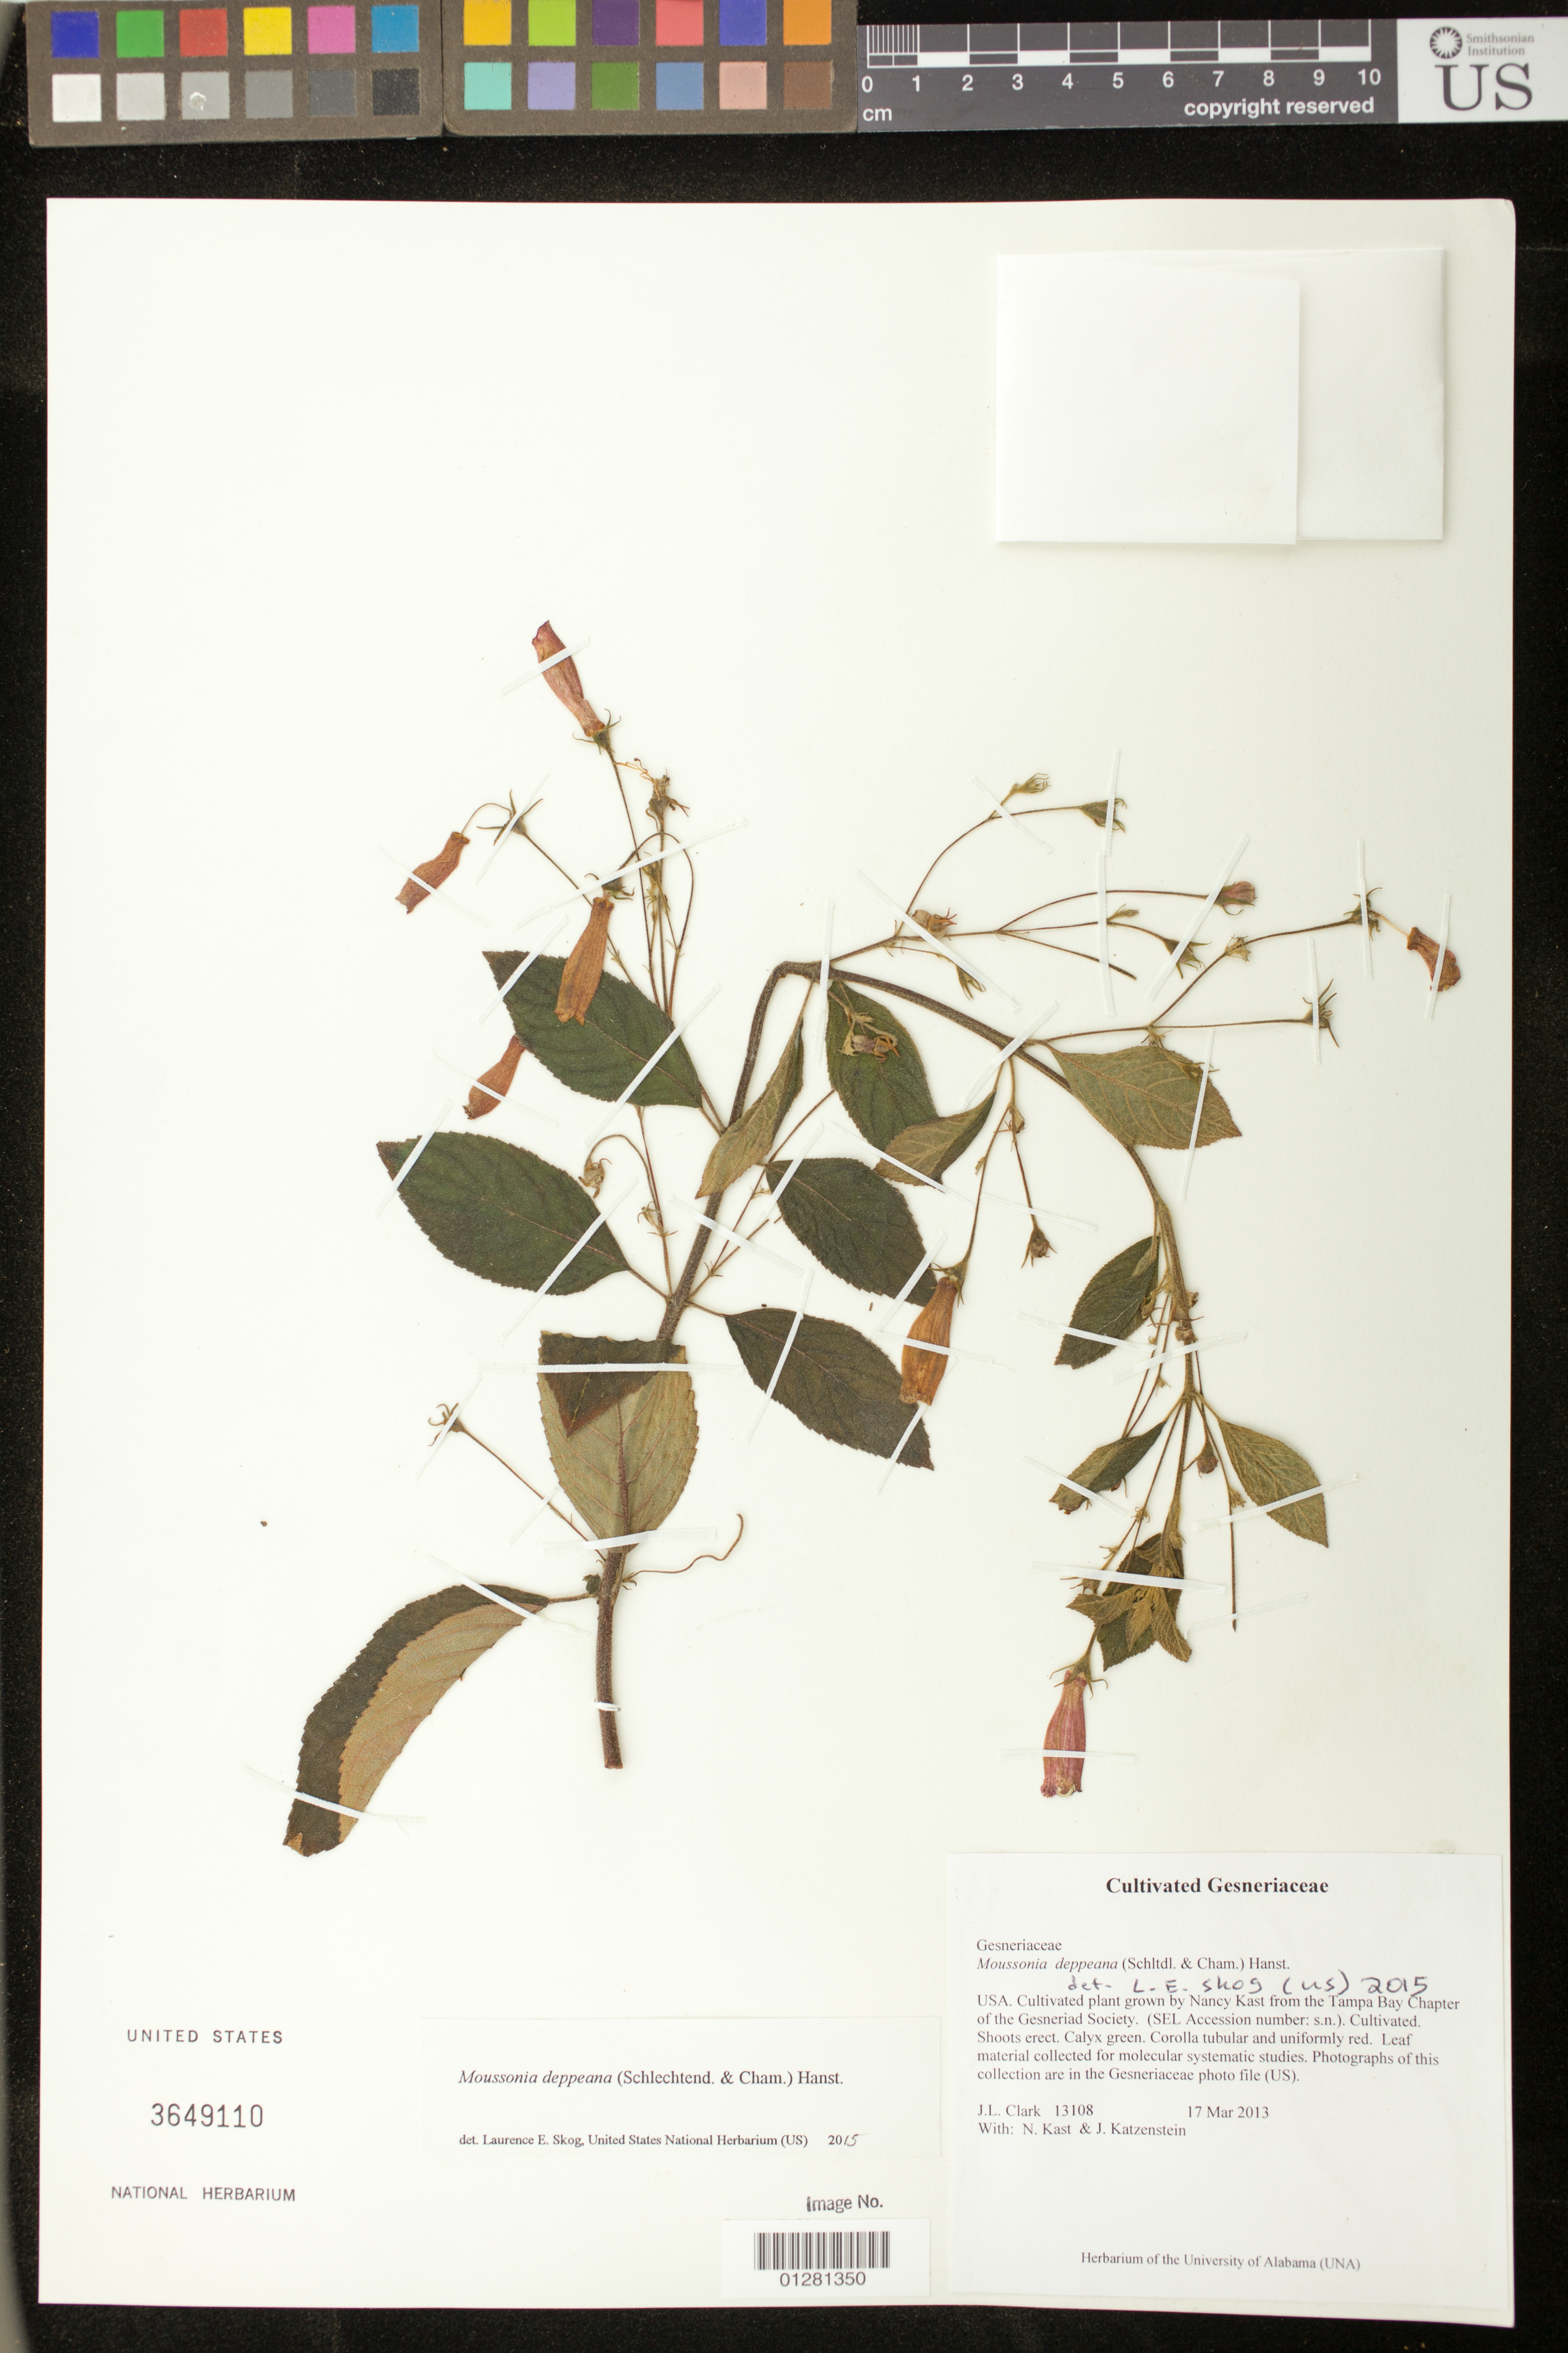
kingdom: Plantae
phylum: Tracheophyta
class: Magnoliopsida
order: Lamiales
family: Gesneriaceae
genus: Rhytidophyllum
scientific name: Rhytidophyllum rupincola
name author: (Urb.) C.V. Morton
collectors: J. L. Clark, N. Kast & J. Katzenstein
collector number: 13108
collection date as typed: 17 Mar 2013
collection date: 2013-03-17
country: United States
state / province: Florida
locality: Cultivated plant grown by Nancy Kast from the Tampa Bay Chapter of the Gesneriad Society.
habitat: Cultivated.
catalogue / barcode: US 3649110